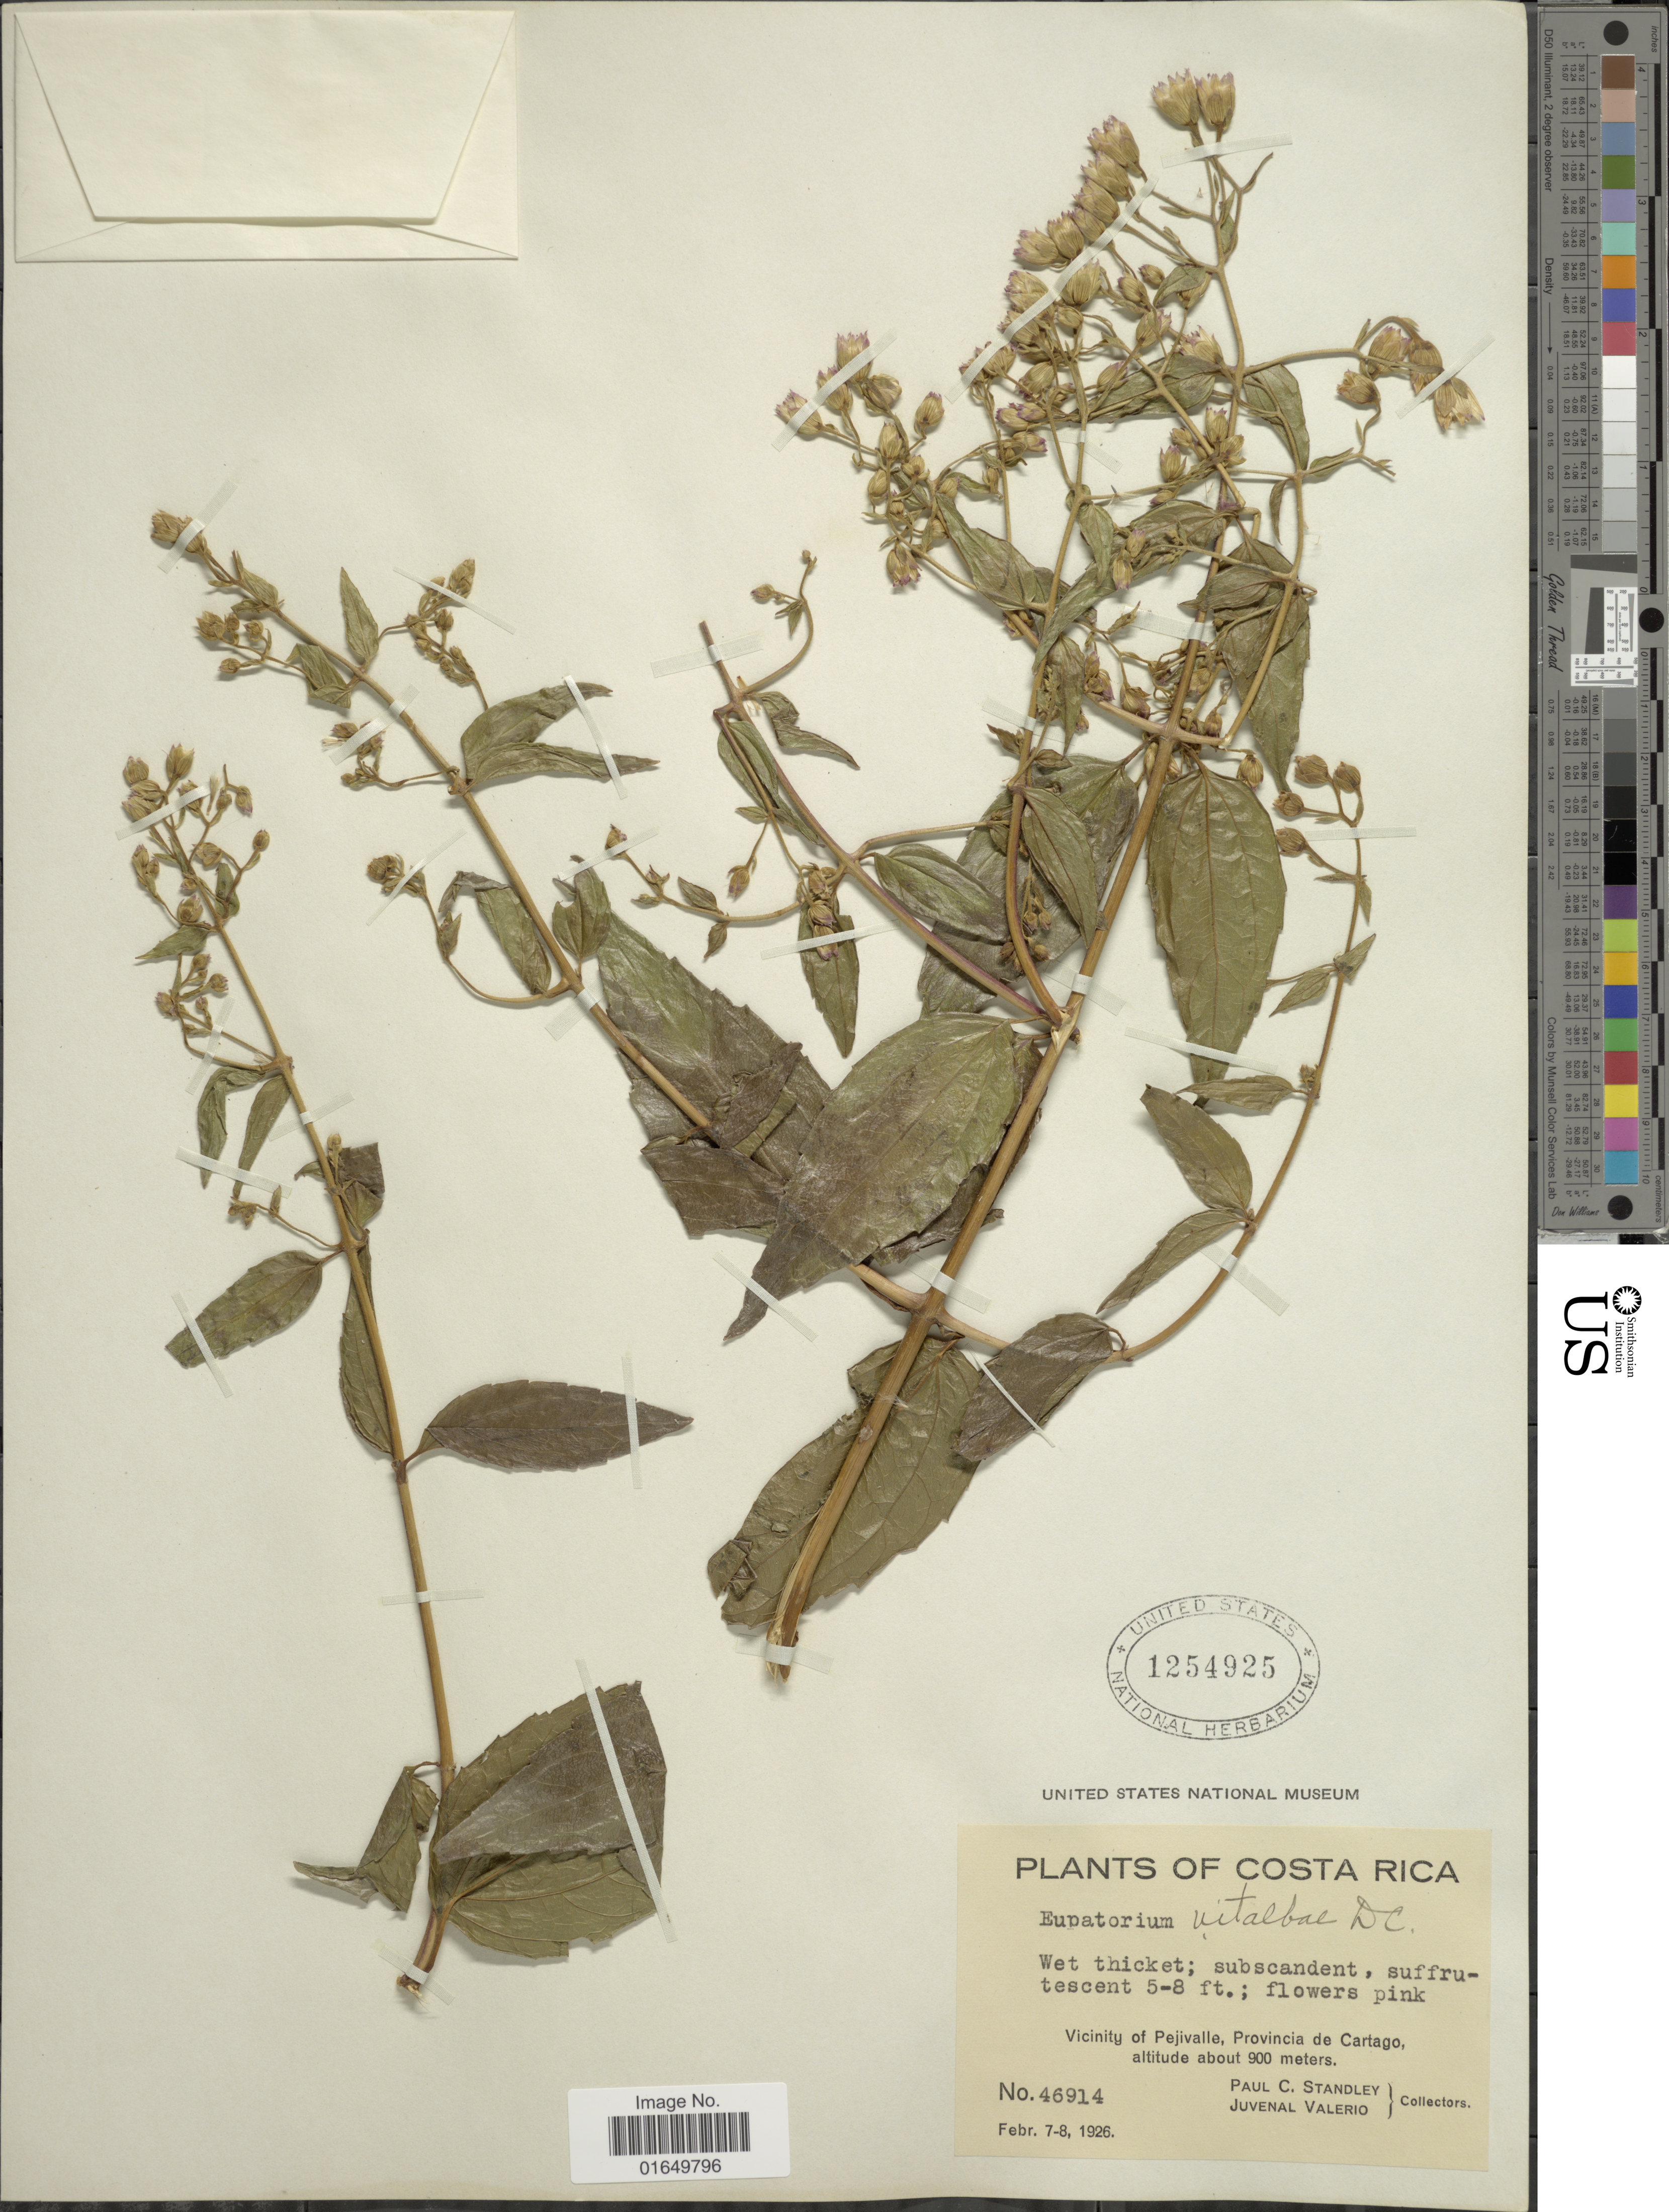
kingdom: Plantae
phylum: Tracheophyta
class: Magnoliopsida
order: Asterales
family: Asteraceae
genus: Heterocondylus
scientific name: Heterocondylus vitalbae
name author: (DC.) R.M. King & H. Rob.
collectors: P. C. Standley & J. Valerio R.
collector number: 46914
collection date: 1926-02-07/1926-02-08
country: Costa Rica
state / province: Cartago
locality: Vicinity of Pejivalle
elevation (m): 900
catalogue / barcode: US 1254925